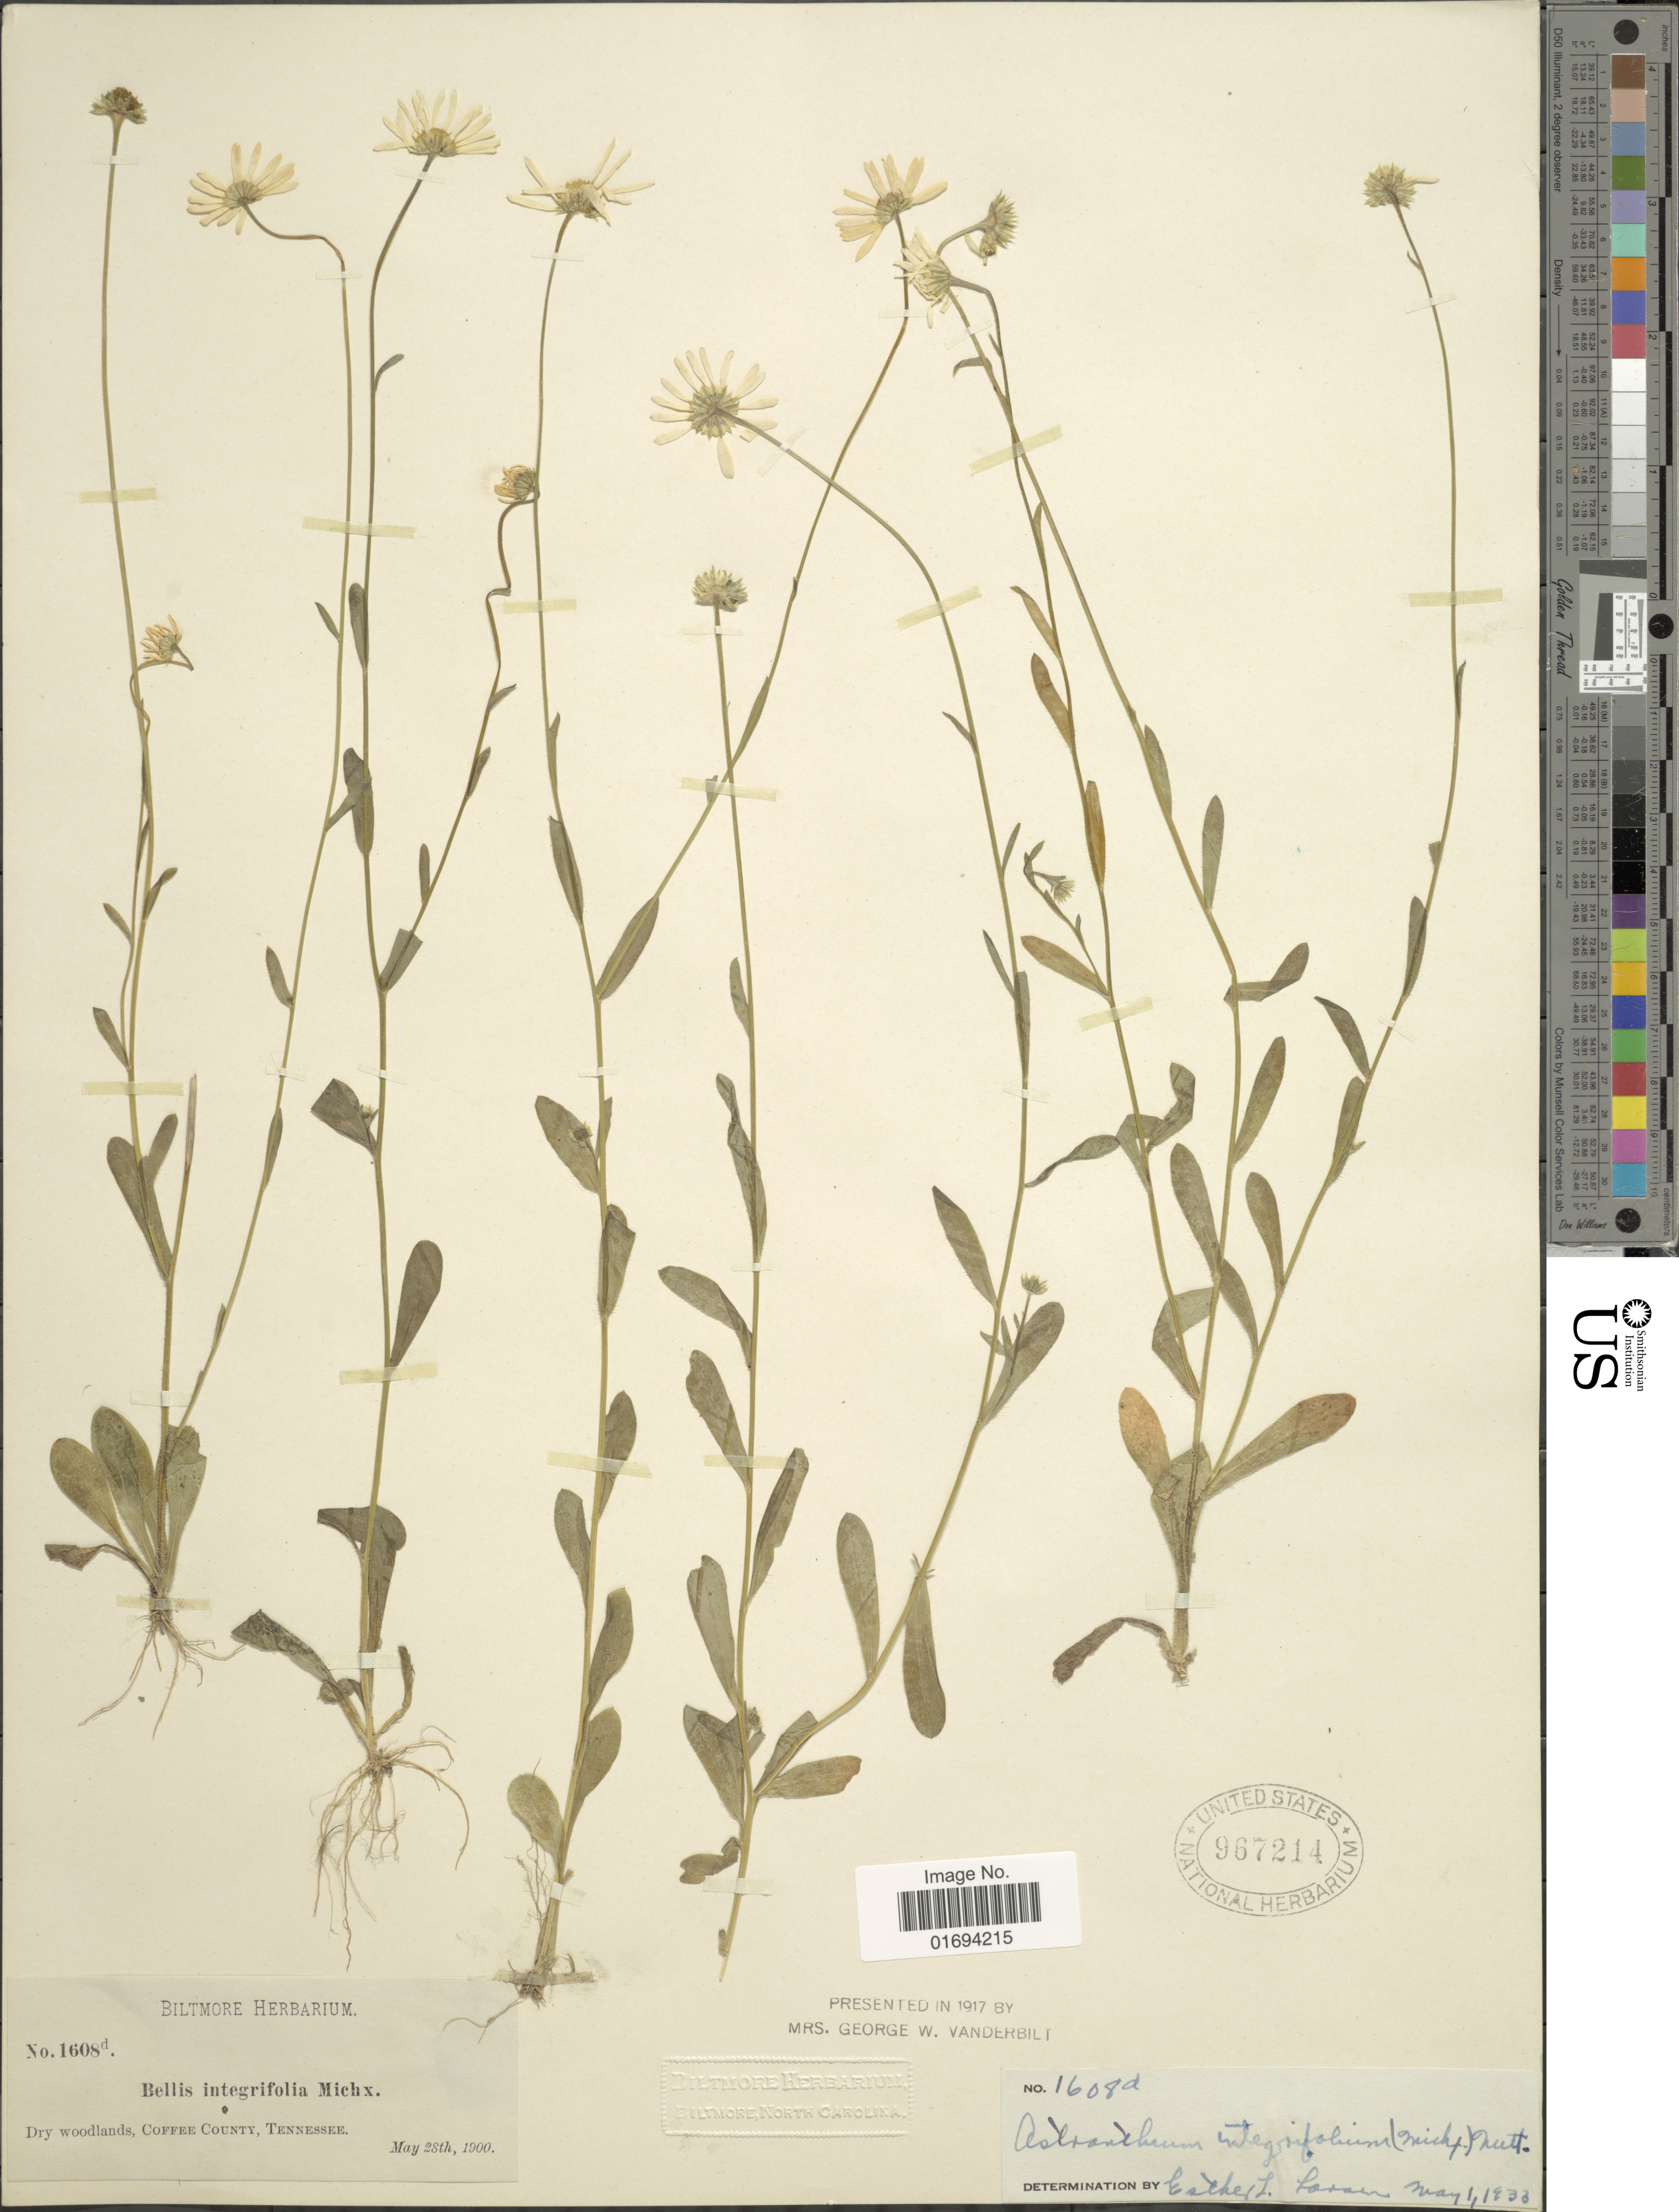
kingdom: Plantae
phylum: Tracheophyta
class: Magnoliopsida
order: Asterales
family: Asteraceae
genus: Astranthium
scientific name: Astranthium integrifolium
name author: (Michx.) Nutt.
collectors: ex herb. Biltmore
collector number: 1608d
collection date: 1900-05-28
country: United States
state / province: Tennessee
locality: Coffee County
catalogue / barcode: US 967214